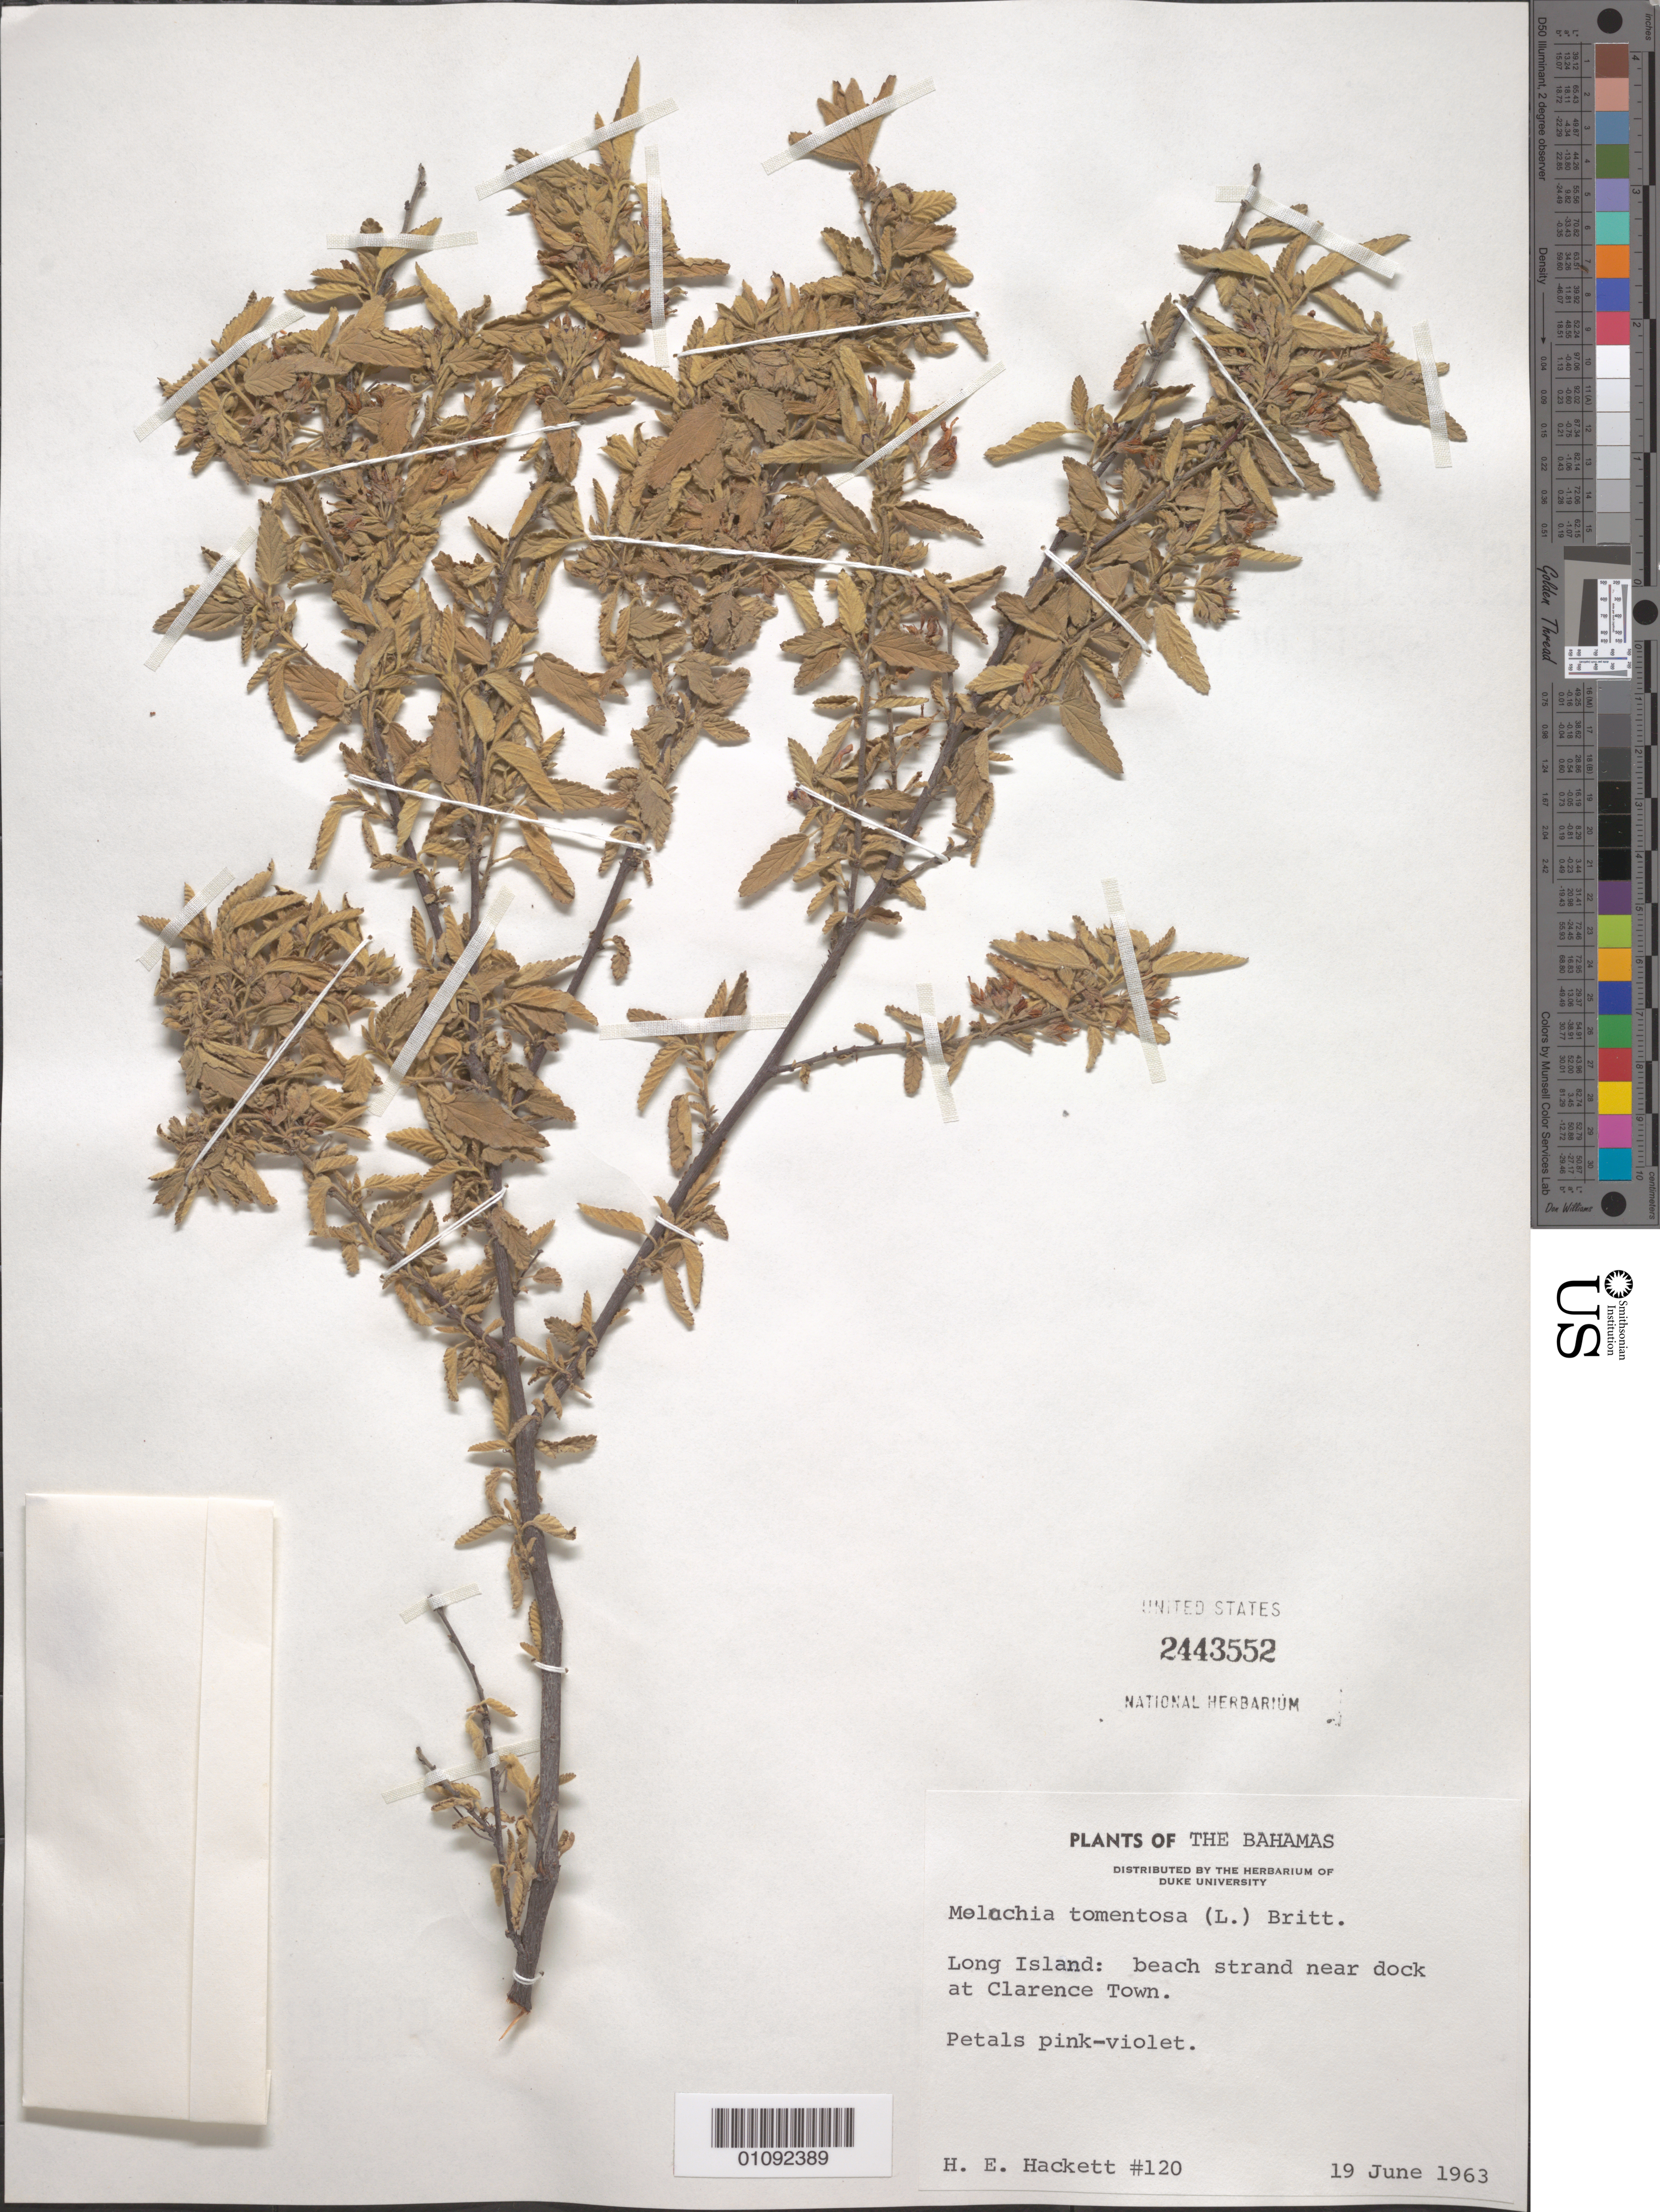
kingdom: Plantae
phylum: Tracheophyta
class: Magnoliopsida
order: Malvales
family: Malvaceae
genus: Melochia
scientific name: Melochia tomentosa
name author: L.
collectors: H. E. Hackett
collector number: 120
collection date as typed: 19 Jun 1963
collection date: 1963-06-19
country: Bahamas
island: Long I.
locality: Beach strand near dock at Clarence Town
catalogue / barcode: US 2443552